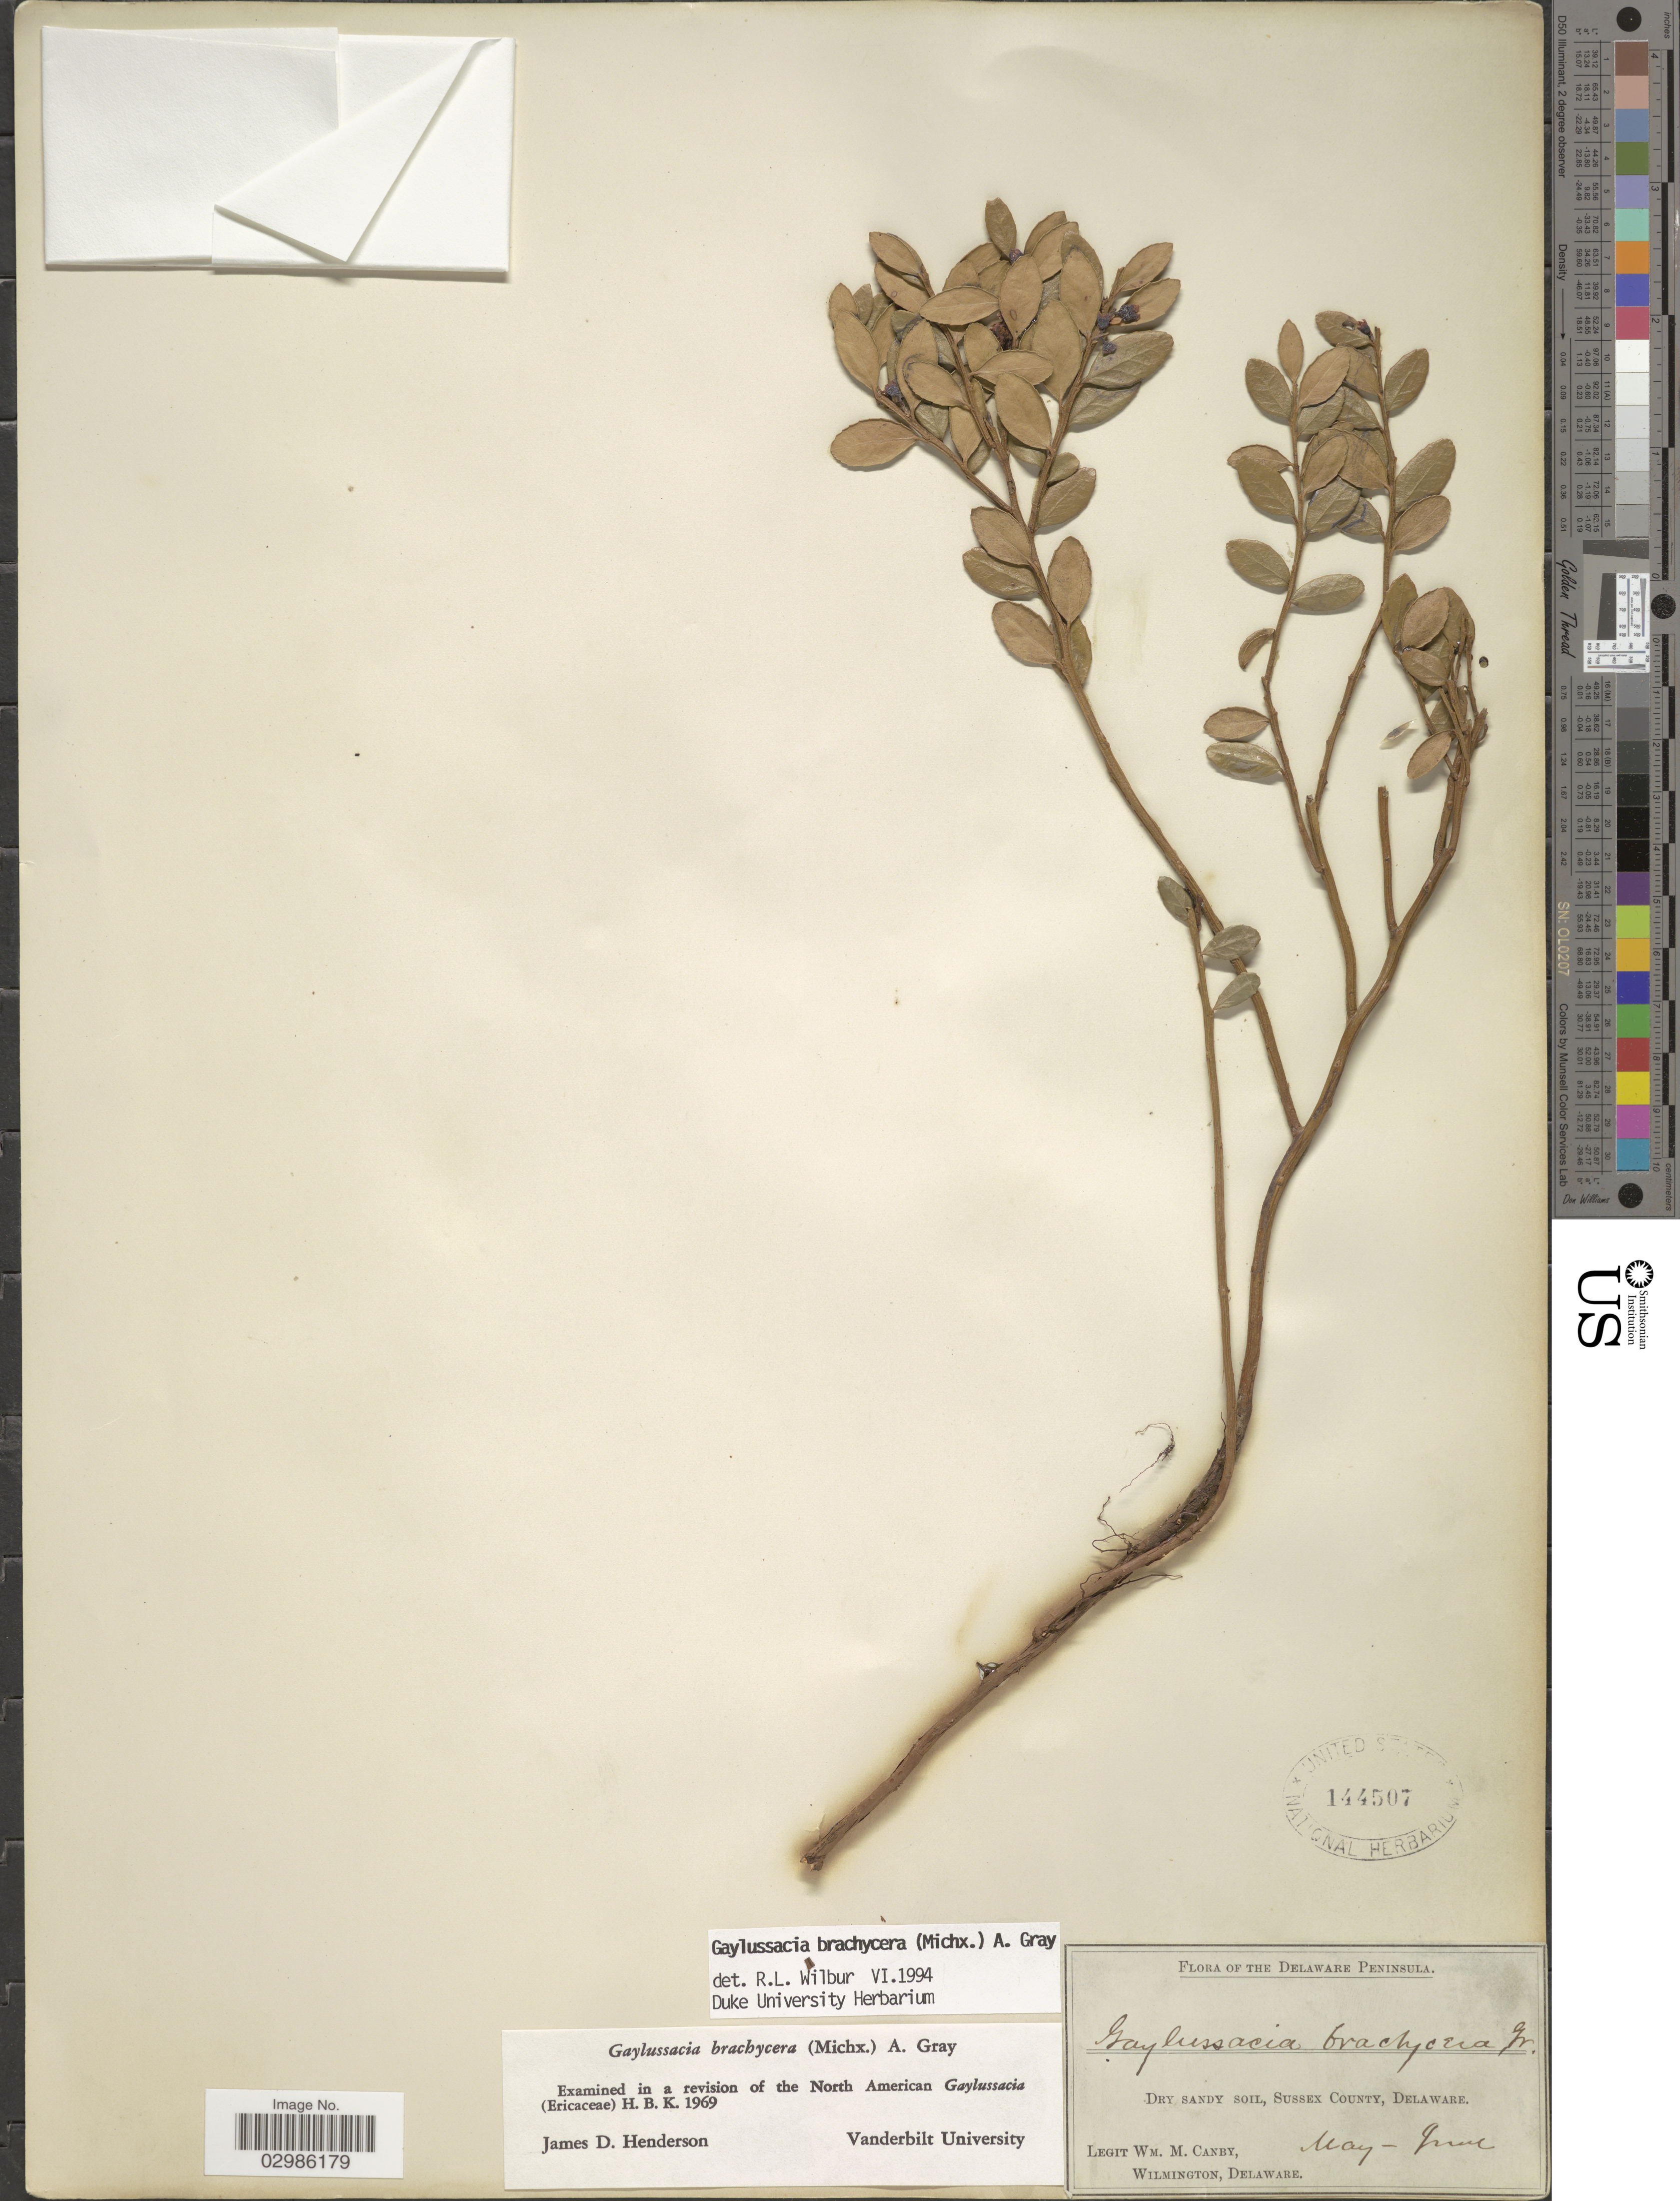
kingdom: Plantae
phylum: Tracheophyta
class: Magnoliopsida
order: Ericales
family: Ericaceae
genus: Gaylussacia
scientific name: Gaylussacia brachycera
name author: (Michx.) Torr. & A. Gray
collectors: W. Canby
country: United States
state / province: Delaware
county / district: Sussex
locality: The Delaware Peninsula. Dry sandy soil, Sussex County.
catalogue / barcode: US 144507